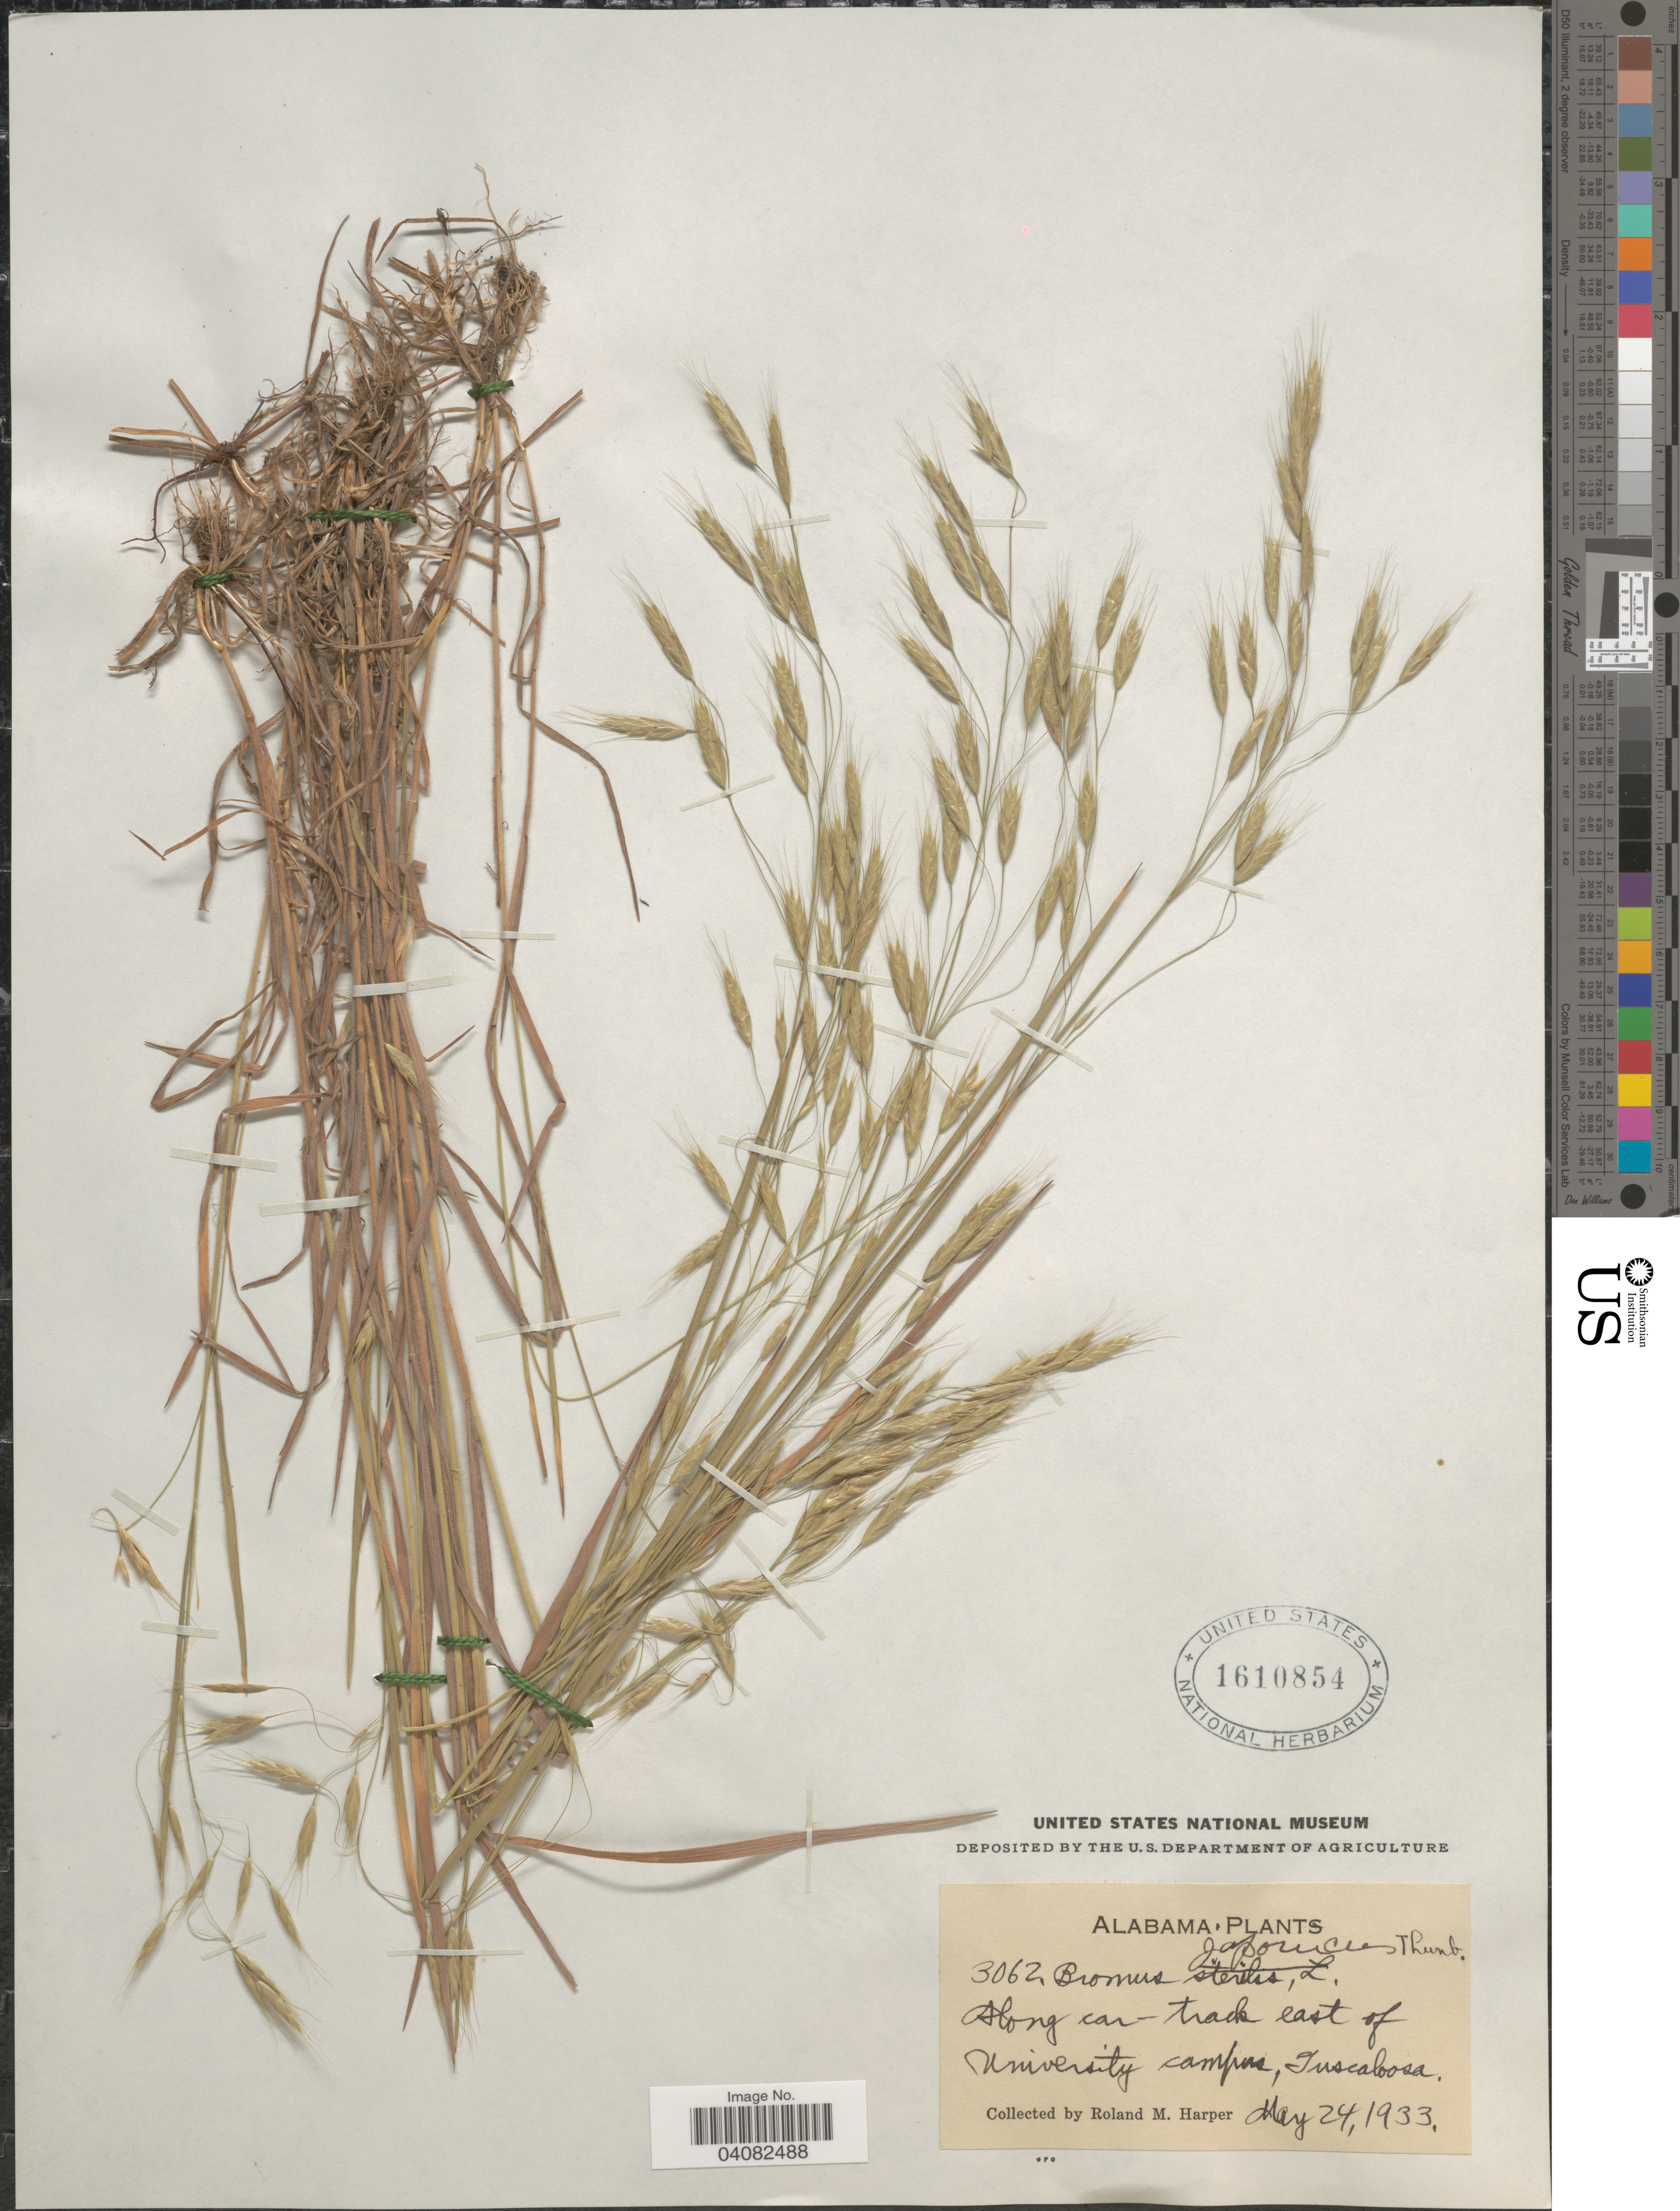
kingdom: Plantae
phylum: Tracheophyta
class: Liliopsida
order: Poales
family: Poaceae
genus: Bromus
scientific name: Bromus japonicus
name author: Houtt.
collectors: R. M. Harper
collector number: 3062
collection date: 1933-05-24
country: United States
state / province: Alabama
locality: Along car-track east of University campus, Tuscaloosa.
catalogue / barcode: US 1610854